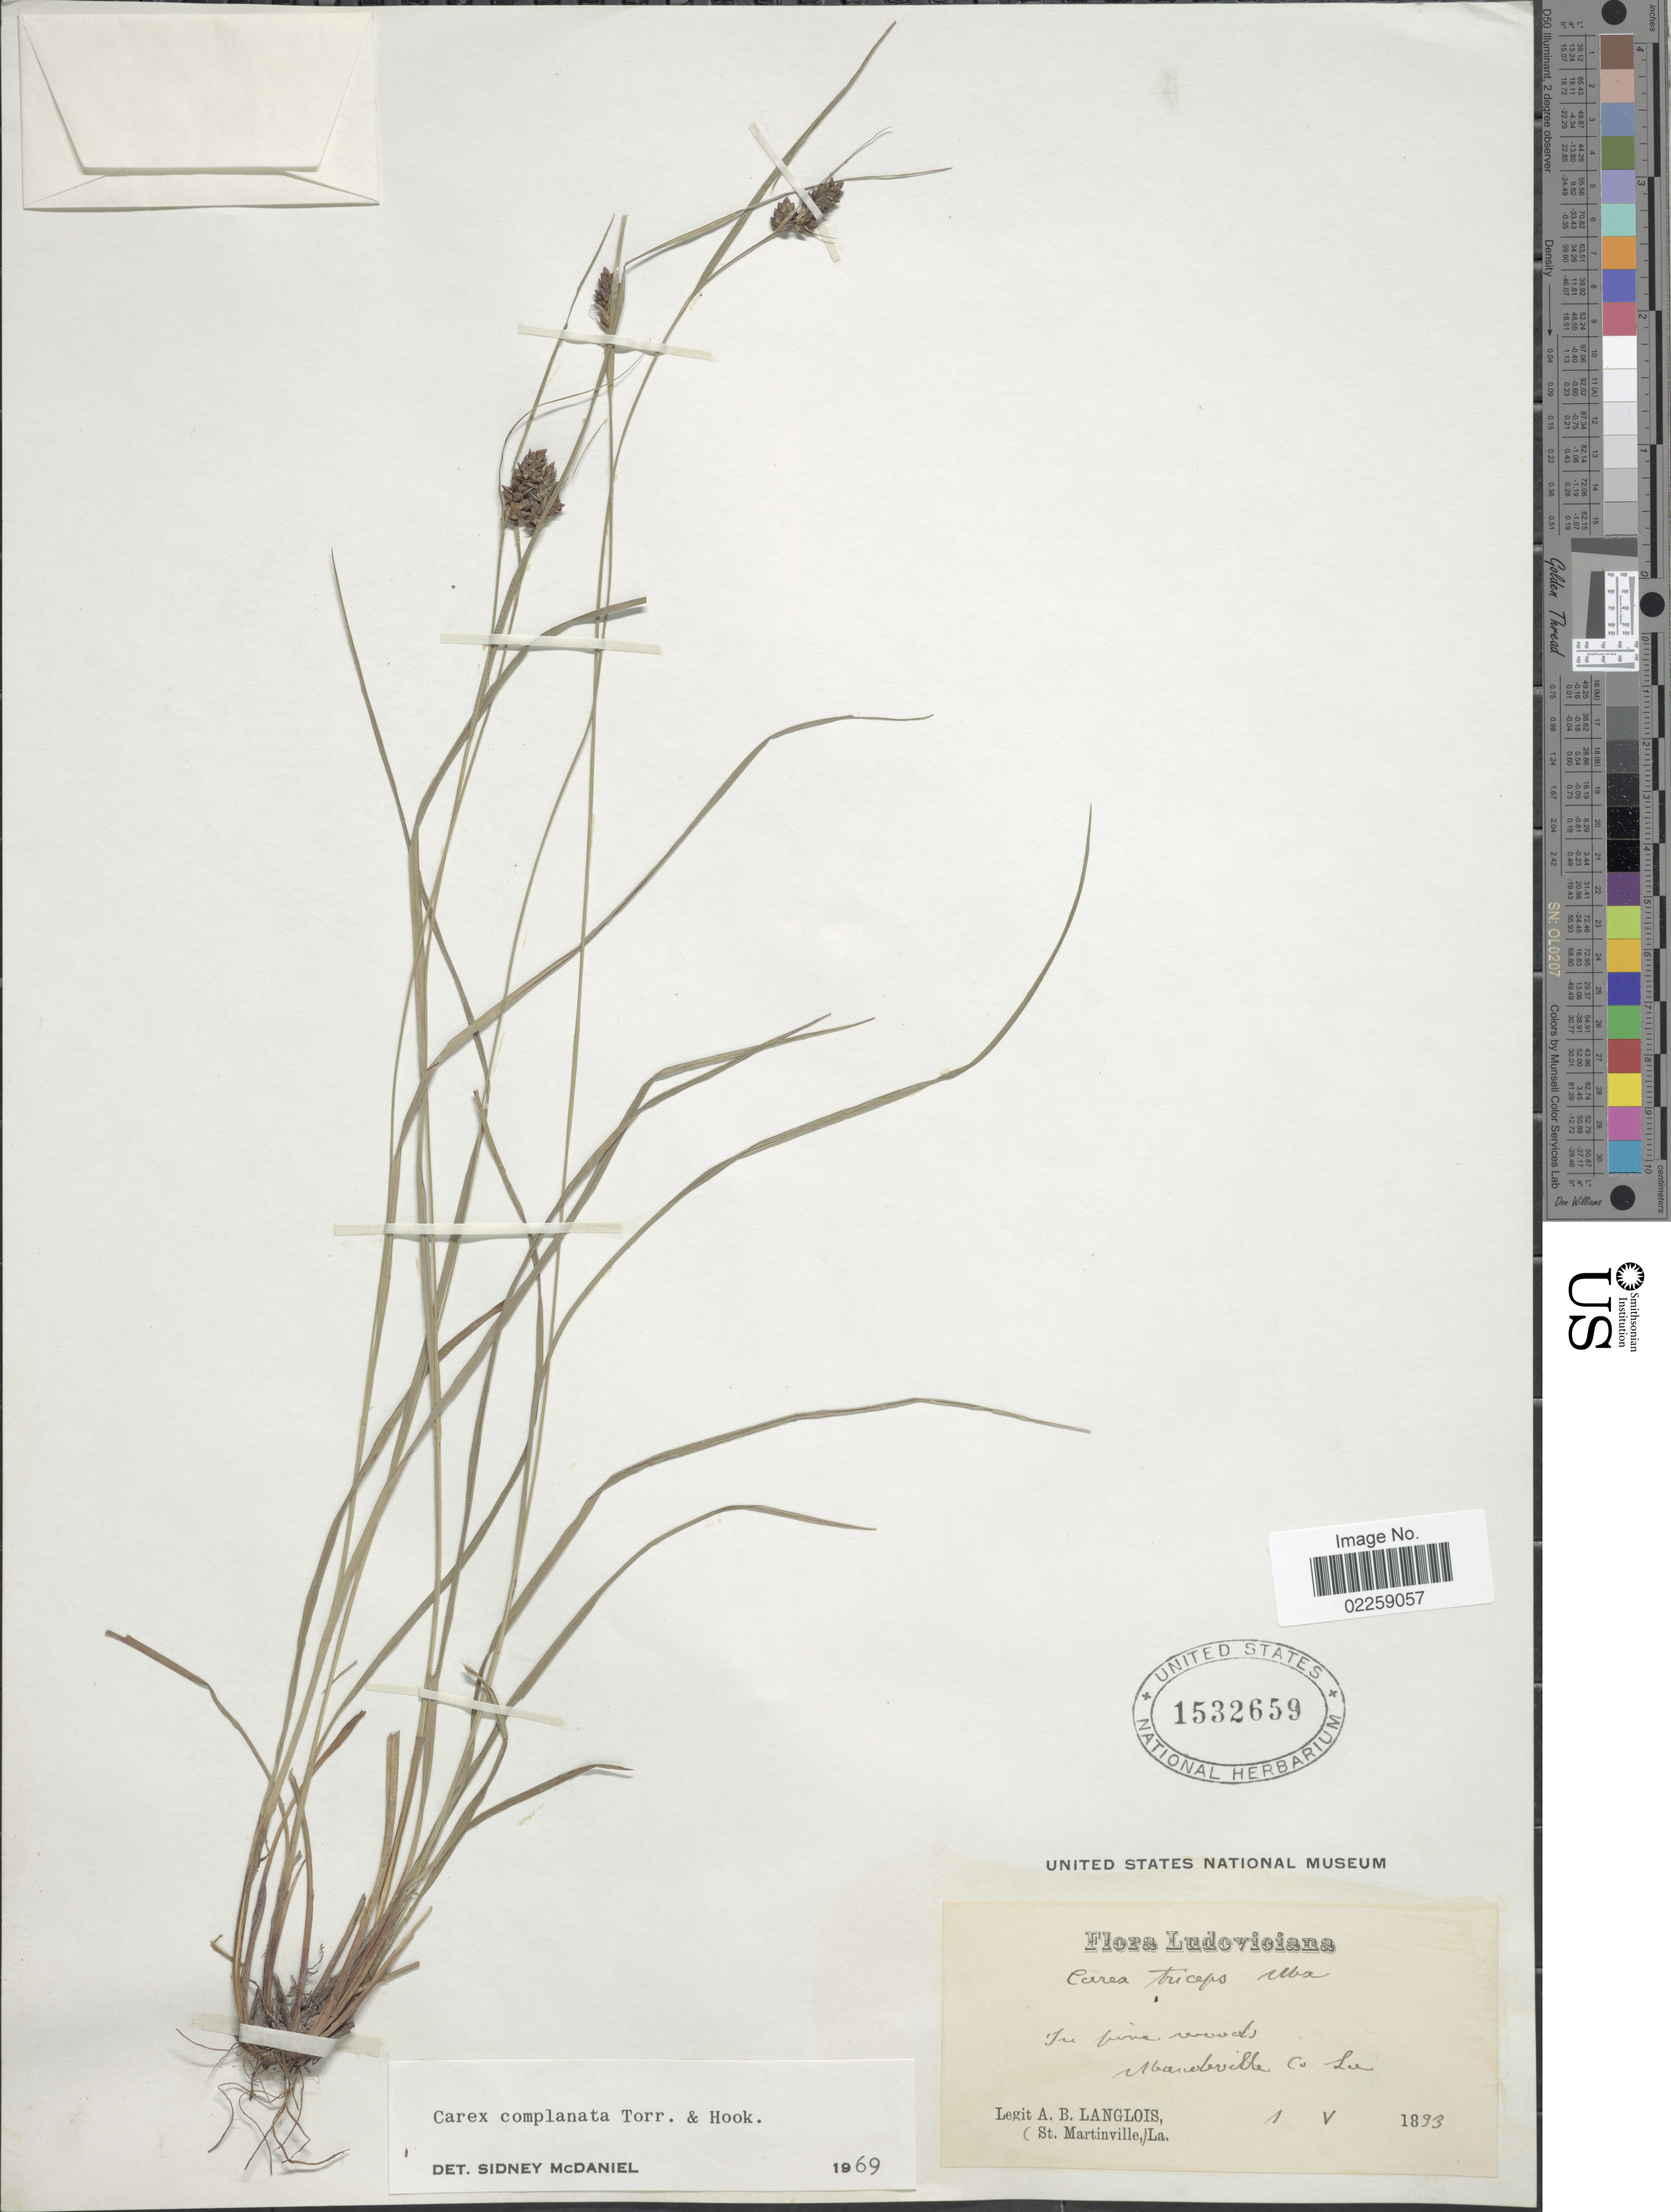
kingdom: Plantae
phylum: Tracheophyta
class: Liliopsida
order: Poales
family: Cyperaceae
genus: Carex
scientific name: Carex complanata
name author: Torr. & Hook.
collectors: A. Langlois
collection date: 1893-05-01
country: United States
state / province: Louisiana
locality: Ludoviciana. In pine woods, Mandeville Co.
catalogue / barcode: US 1532659